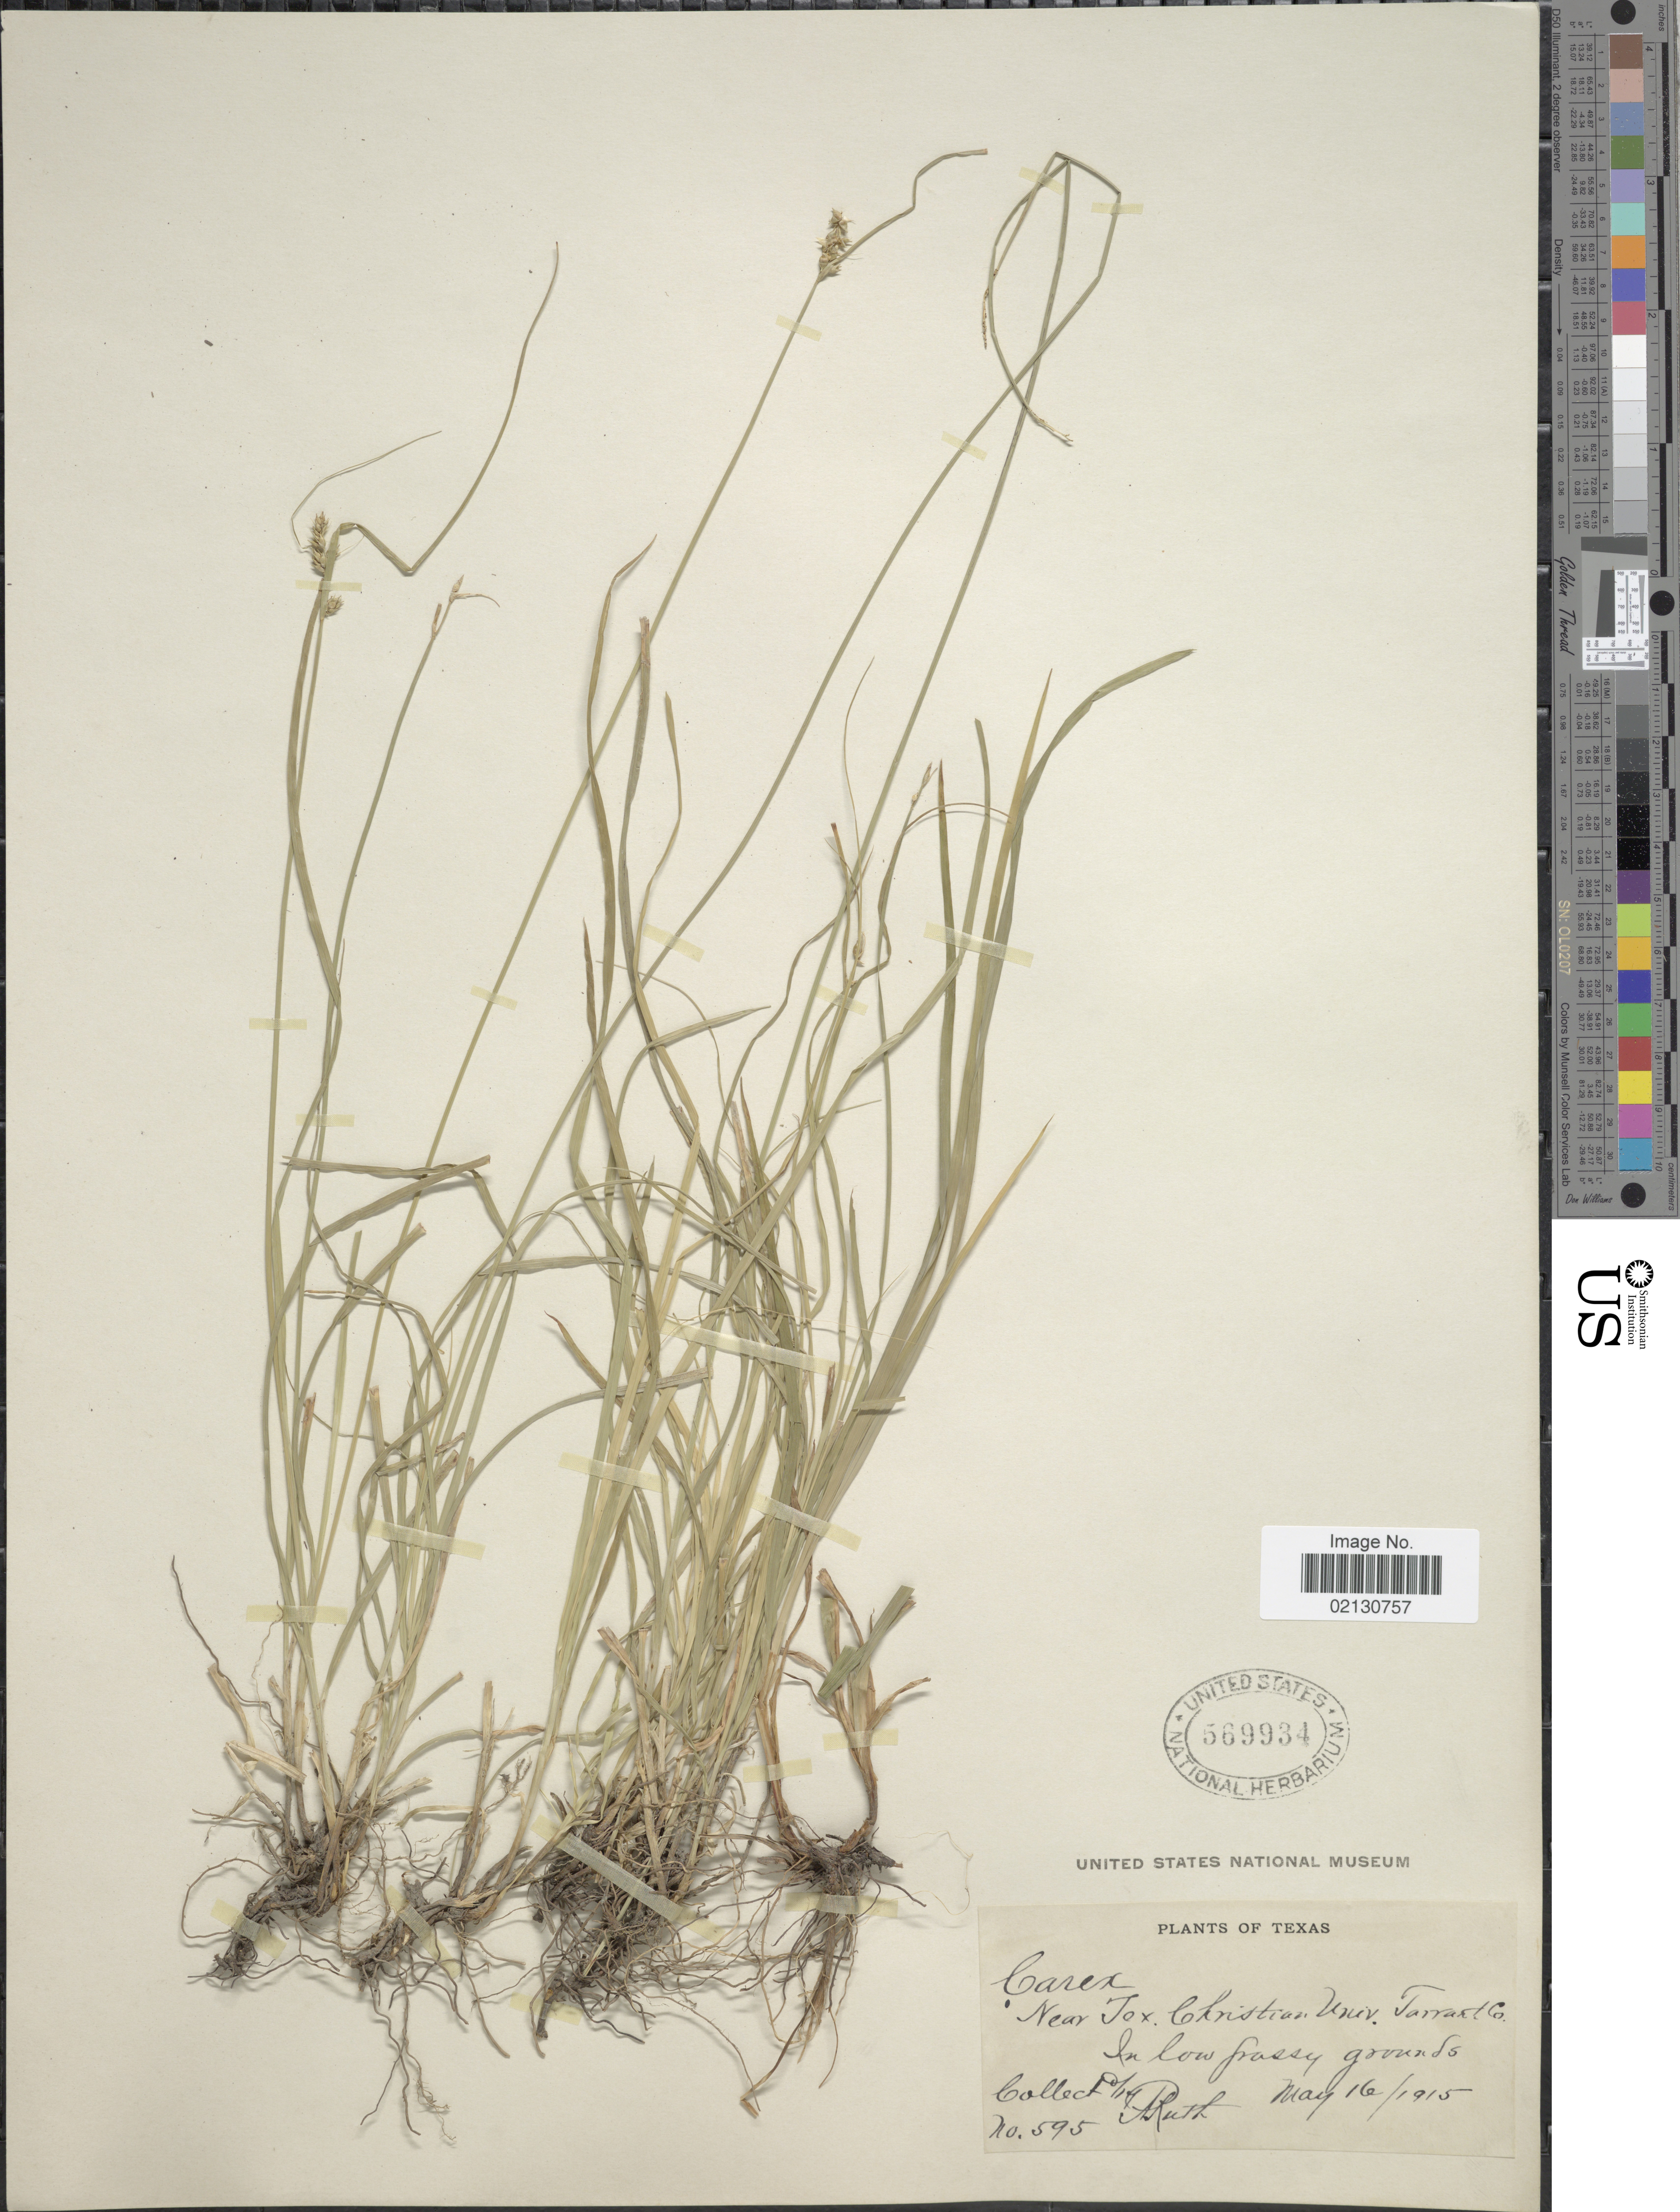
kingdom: Plantae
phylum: Tracheophyta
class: Liliopsida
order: Poales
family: Cyperaceae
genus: Carex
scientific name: Carex radiata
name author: (Wahlenb.) Small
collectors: A. Ruth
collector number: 595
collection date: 1915-05-16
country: United States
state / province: Texas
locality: Near Tex. Christian Univ. Tarrant Co.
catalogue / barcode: US 569934